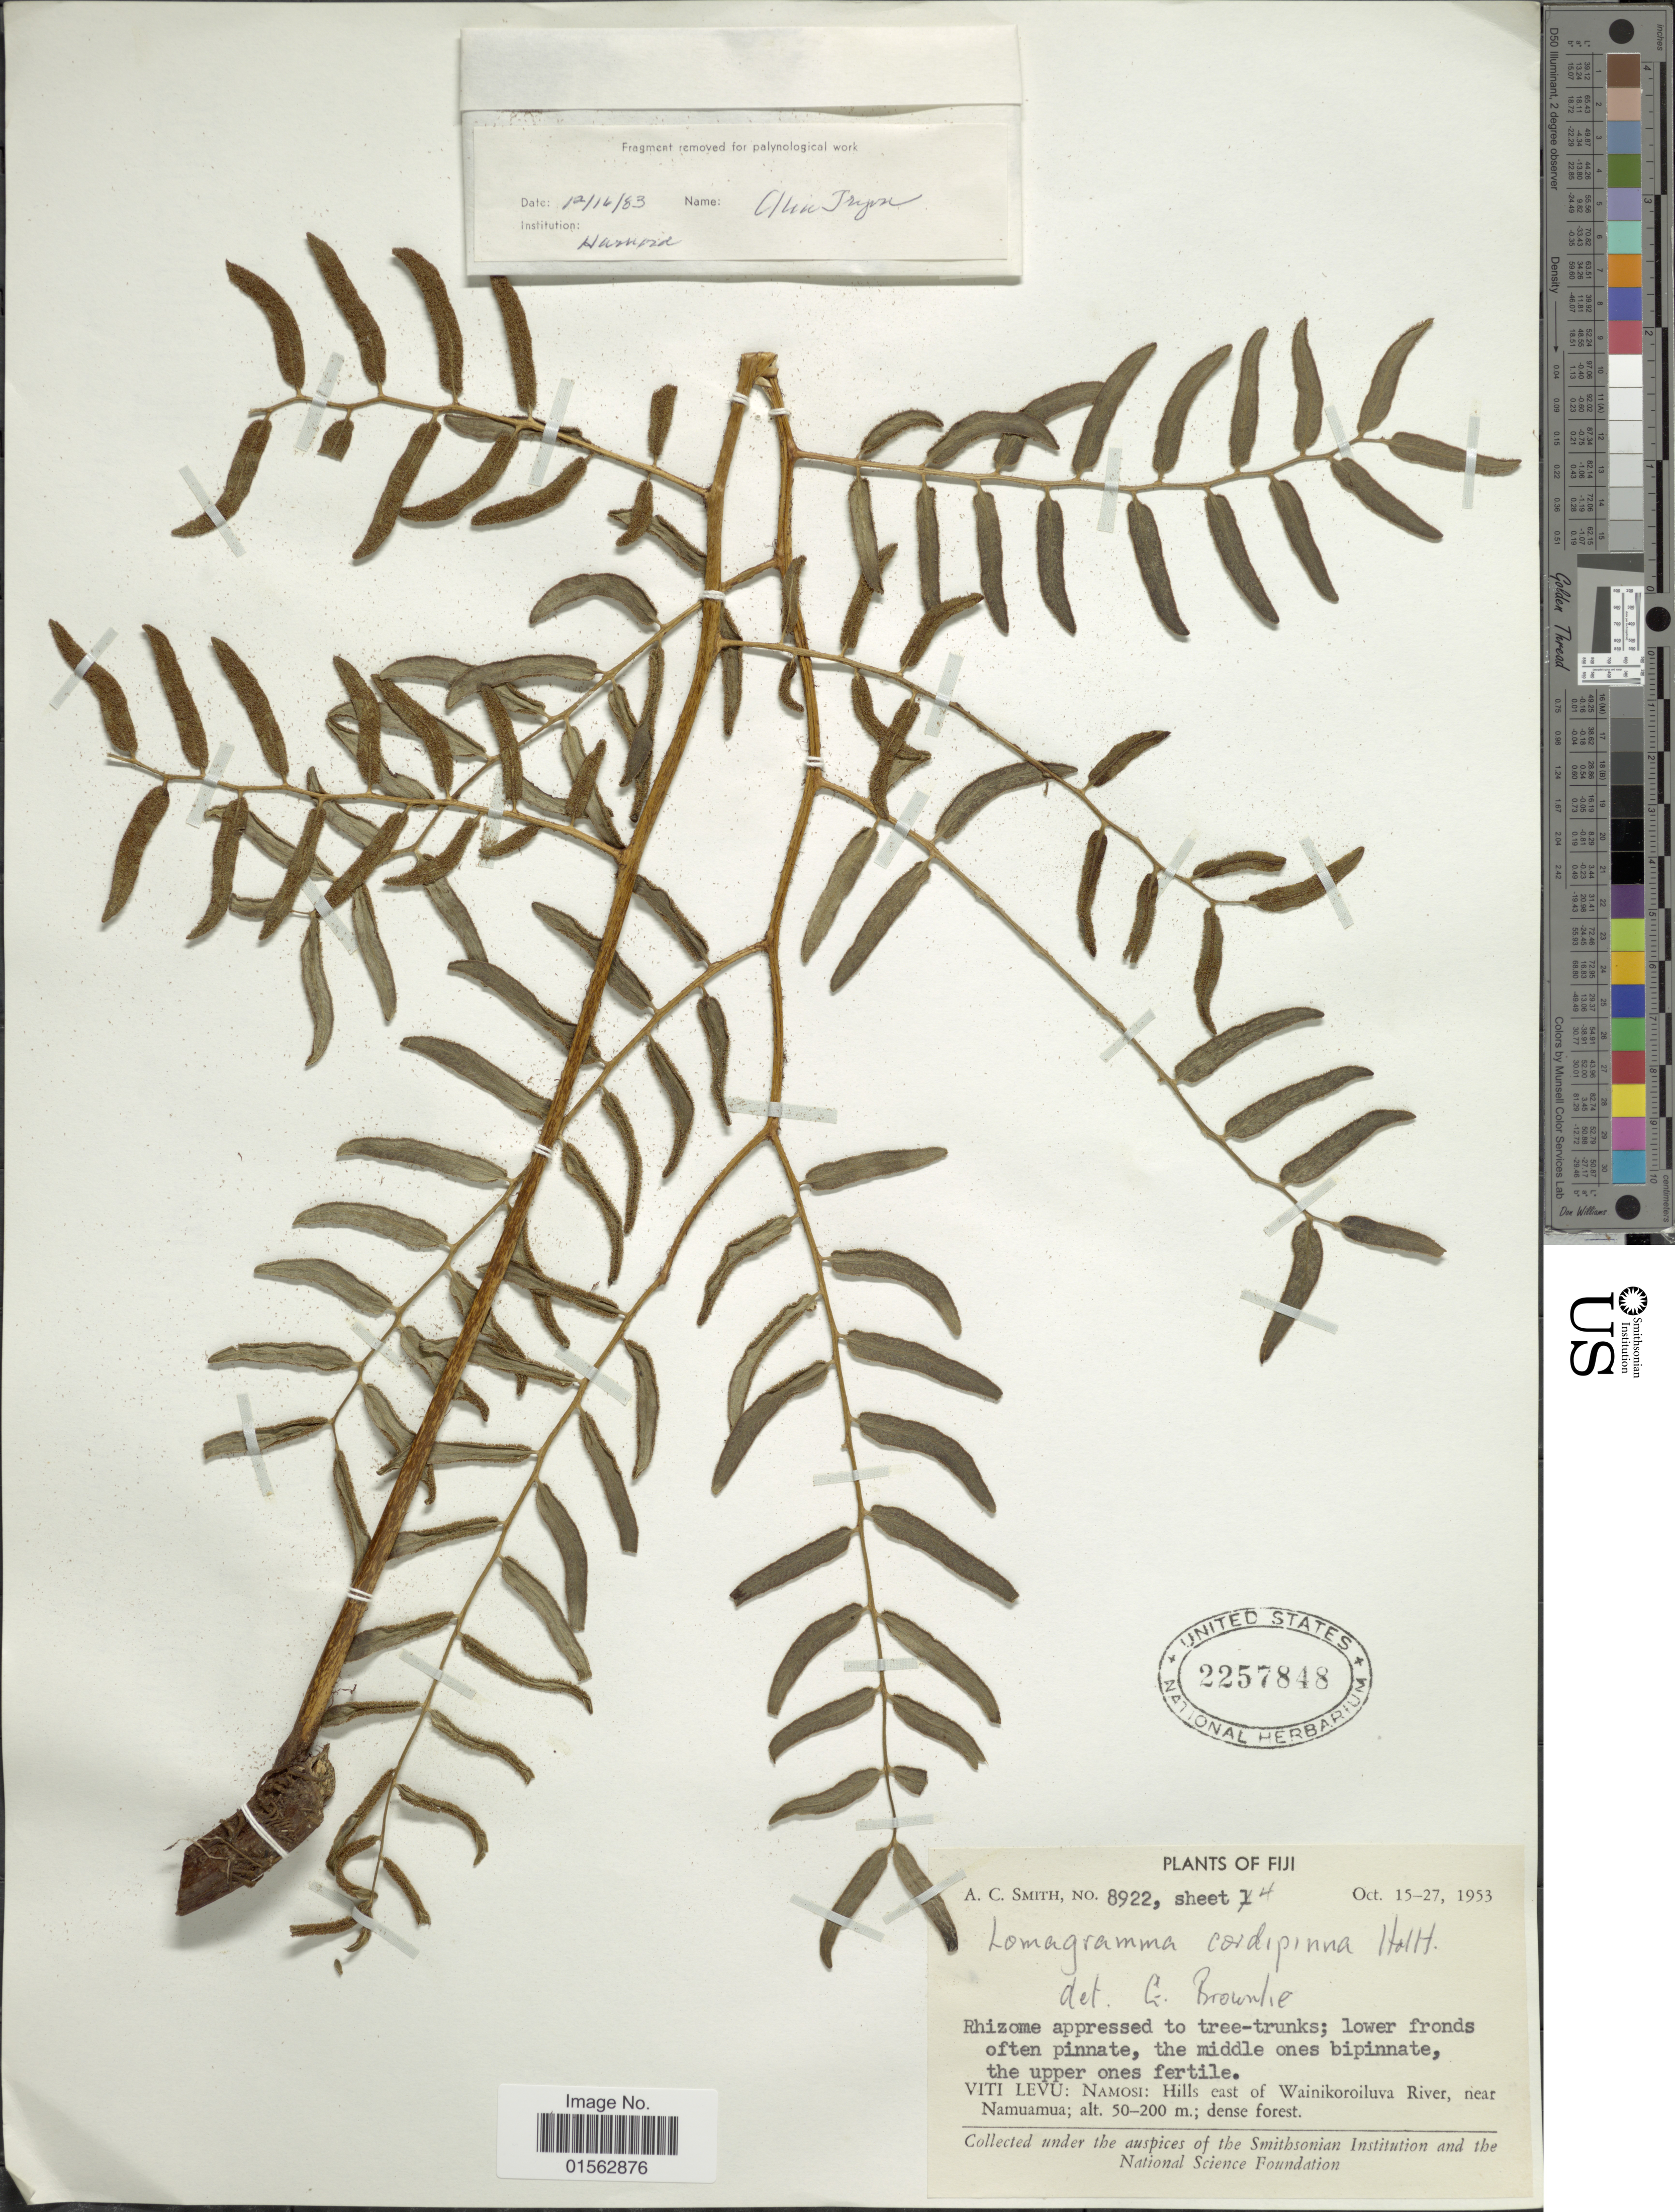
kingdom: Plantae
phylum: Tracheophyta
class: Polypodiopsida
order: Polypodiales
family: Dryopteridaceae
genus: Lomagramma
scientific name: Lomagramma cordipinna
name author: Holttum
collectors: A. C. Smith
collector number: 8922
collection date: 1953-10-15/1953-10-27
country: Fiji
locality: Fiji, Viti Levu: Namos: Hills east of Wainikoroiluva River, near Namuamua; dense forest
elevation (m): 50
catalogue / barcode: US 2257848